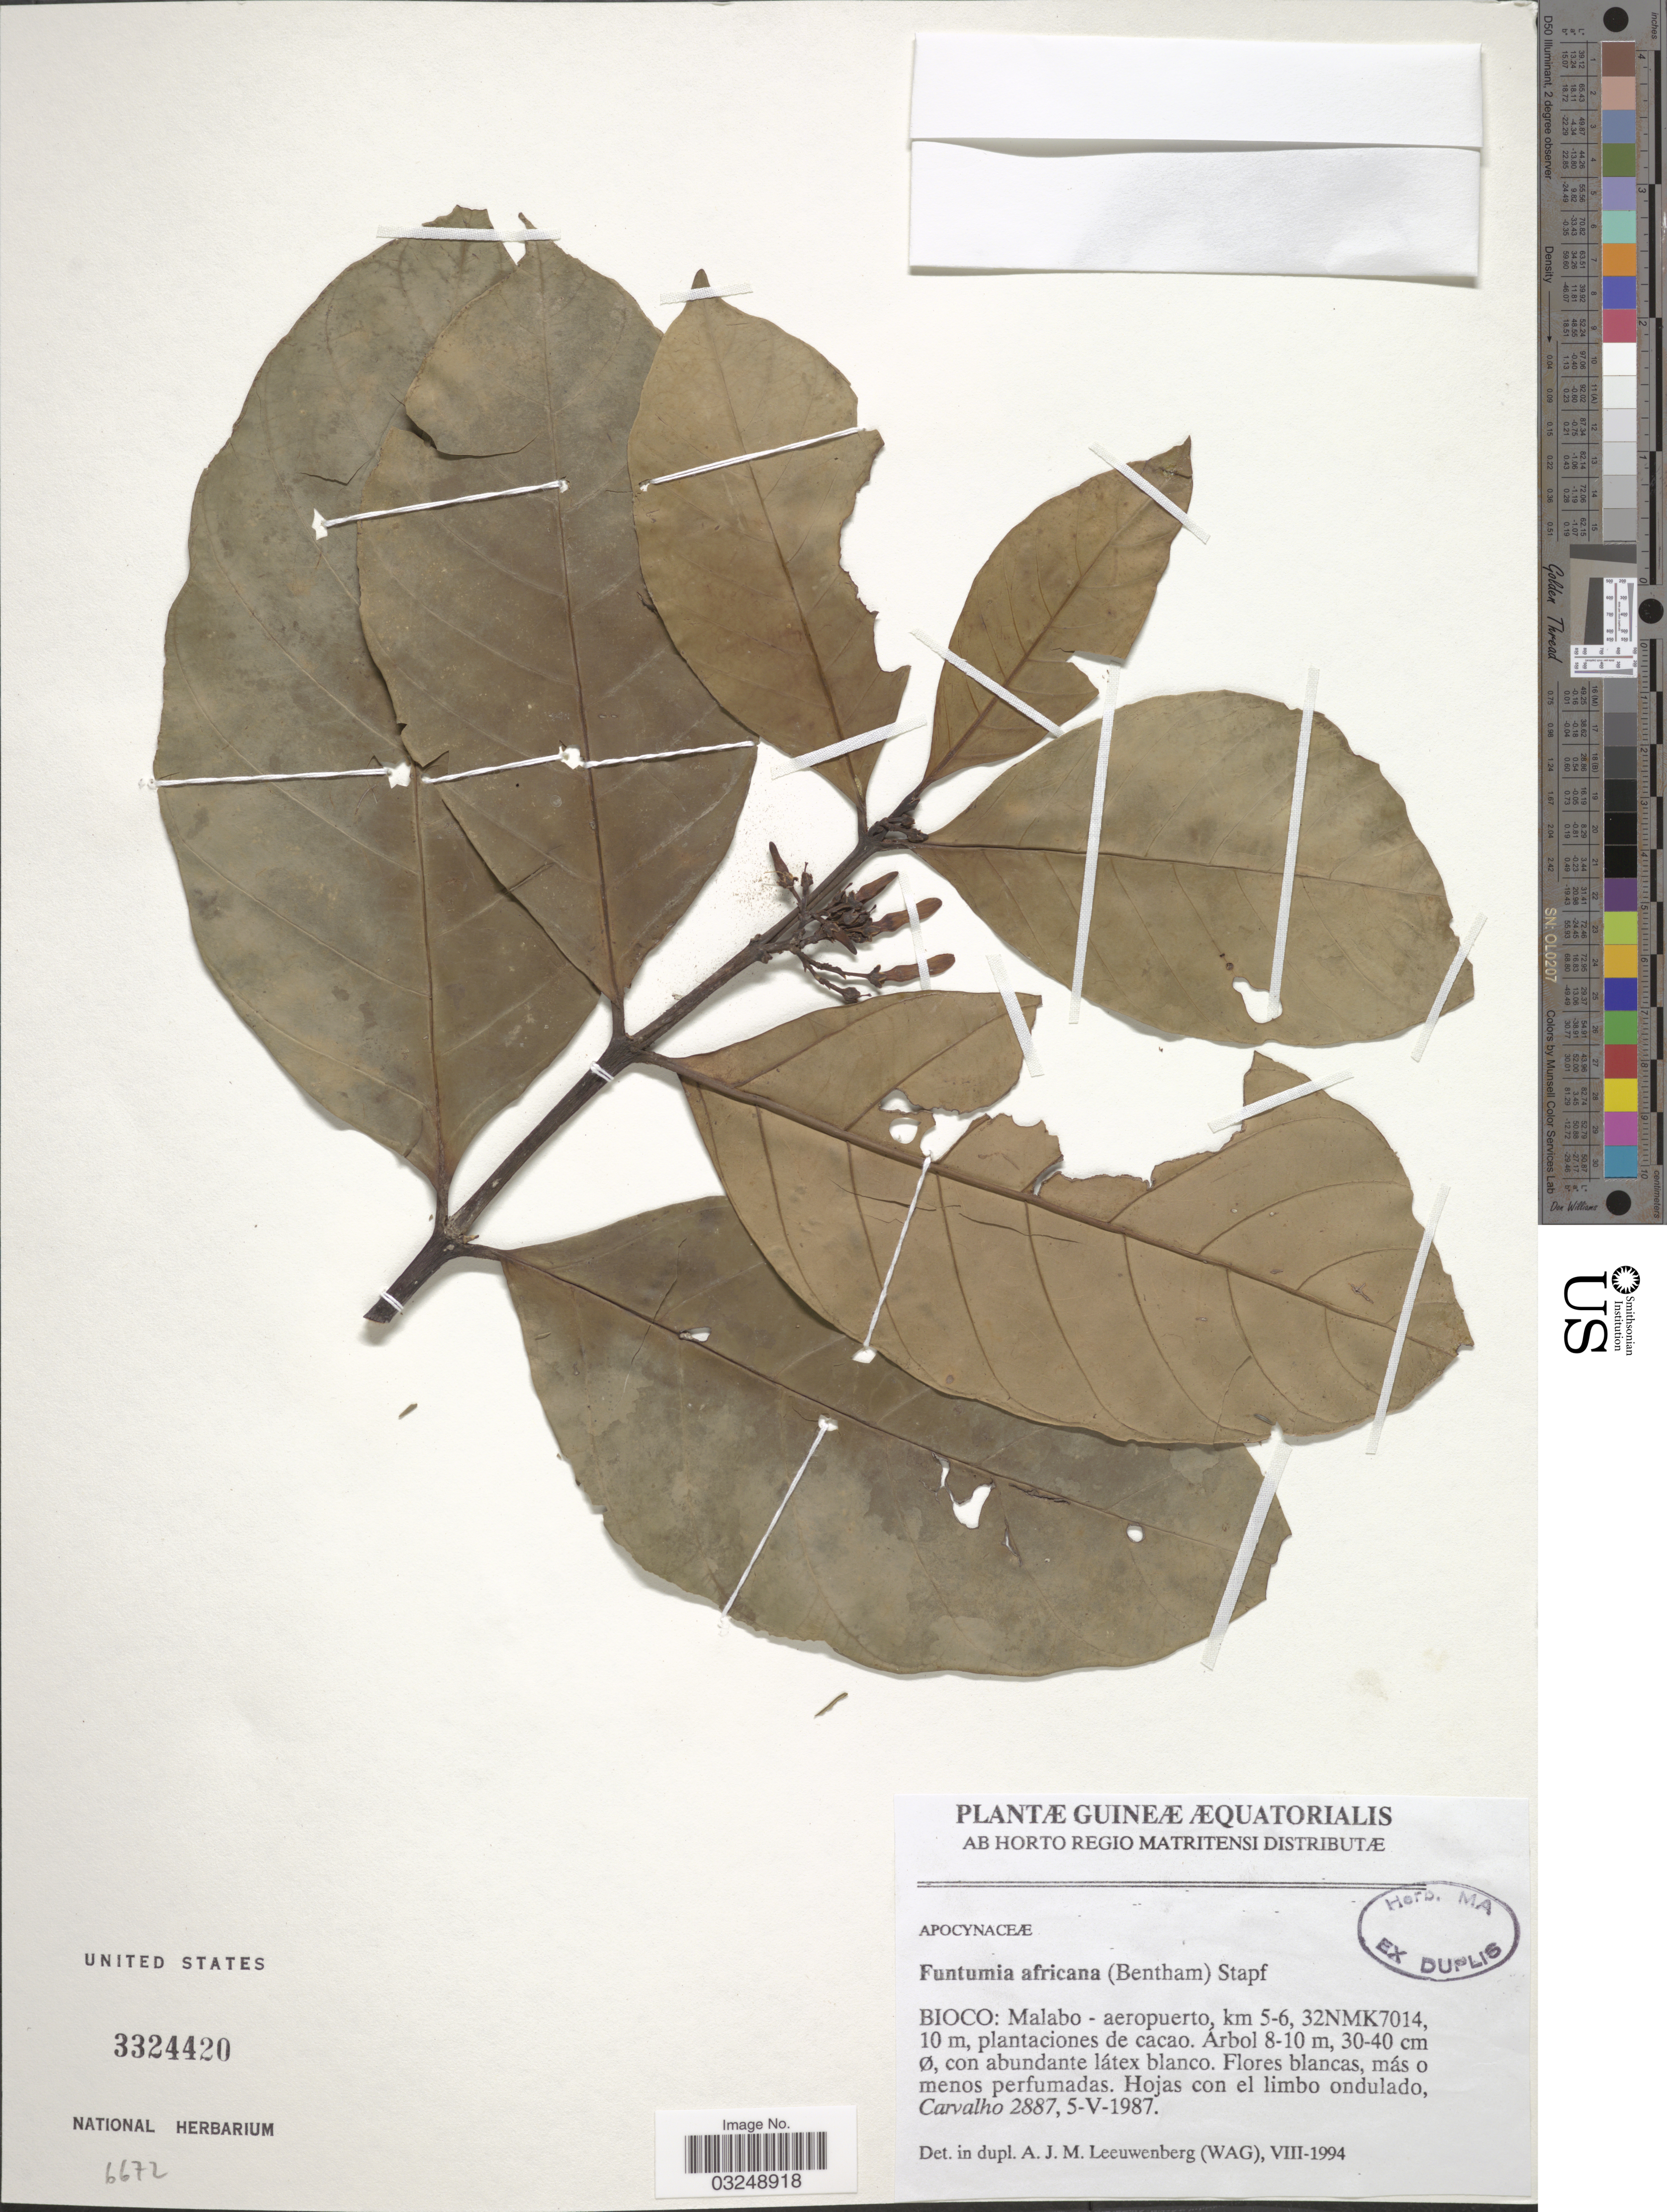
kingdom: Plantae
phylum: Tracheophyta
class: Magnoliopsida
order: Gentianales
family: Apocynaceae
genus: Funtumia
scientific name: Funtumia africana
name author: (Benth.) Stapf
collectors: Carvalho, --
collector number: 2887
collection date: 1987-05-05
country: Equatorial Guinea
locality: Guineæ Æquatorialis. Bioco: Malabo - aeropuerto, km 5-6, 32 NMK7014.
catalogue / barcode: US 3324420